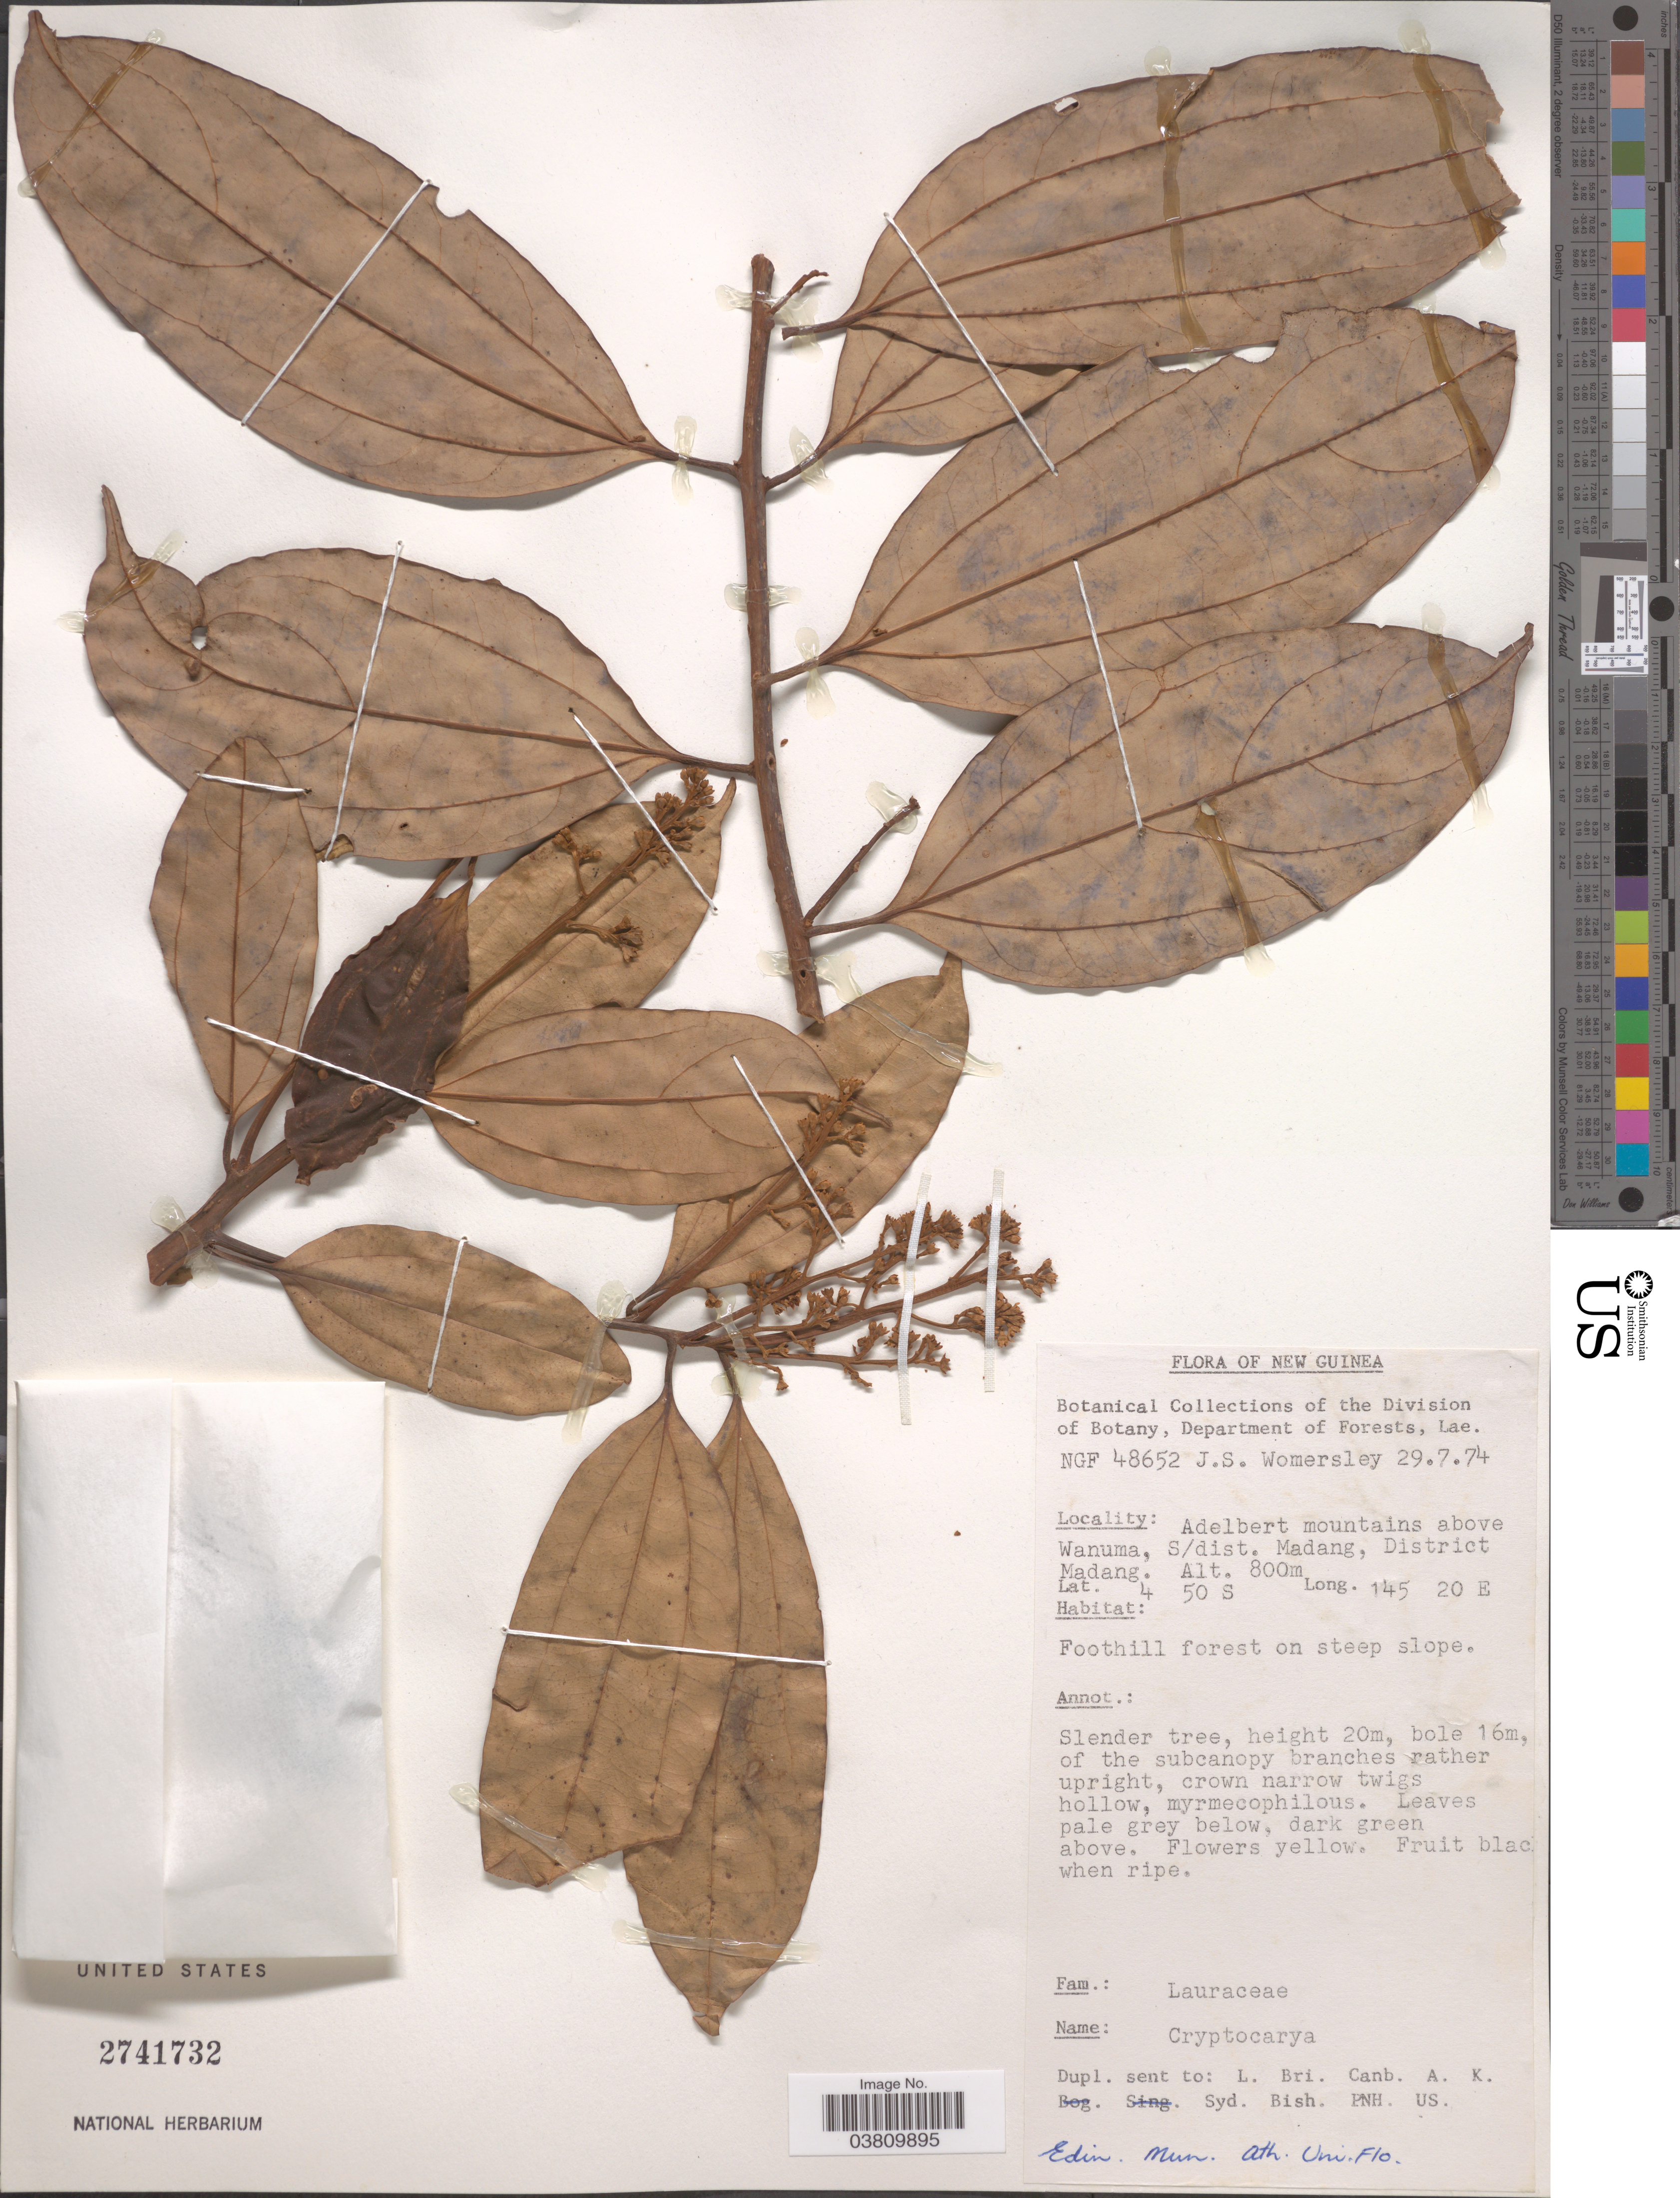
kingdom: Plantae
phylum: Tracheophyta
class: Magnoliopsida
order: Laurales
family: Lauraceae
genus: Cryptocarya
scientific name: Cryptocarya sp.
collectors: J. S. Womersley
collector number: NGF 48652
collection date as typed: Transcribed d/m/y: 29/7/74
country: Papua New Guinea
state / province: Madang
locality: New Guinea. Adelbert mountains above Wanuma, S/dist. Madang, District Madang.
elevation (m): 800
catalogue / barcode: US 2741732